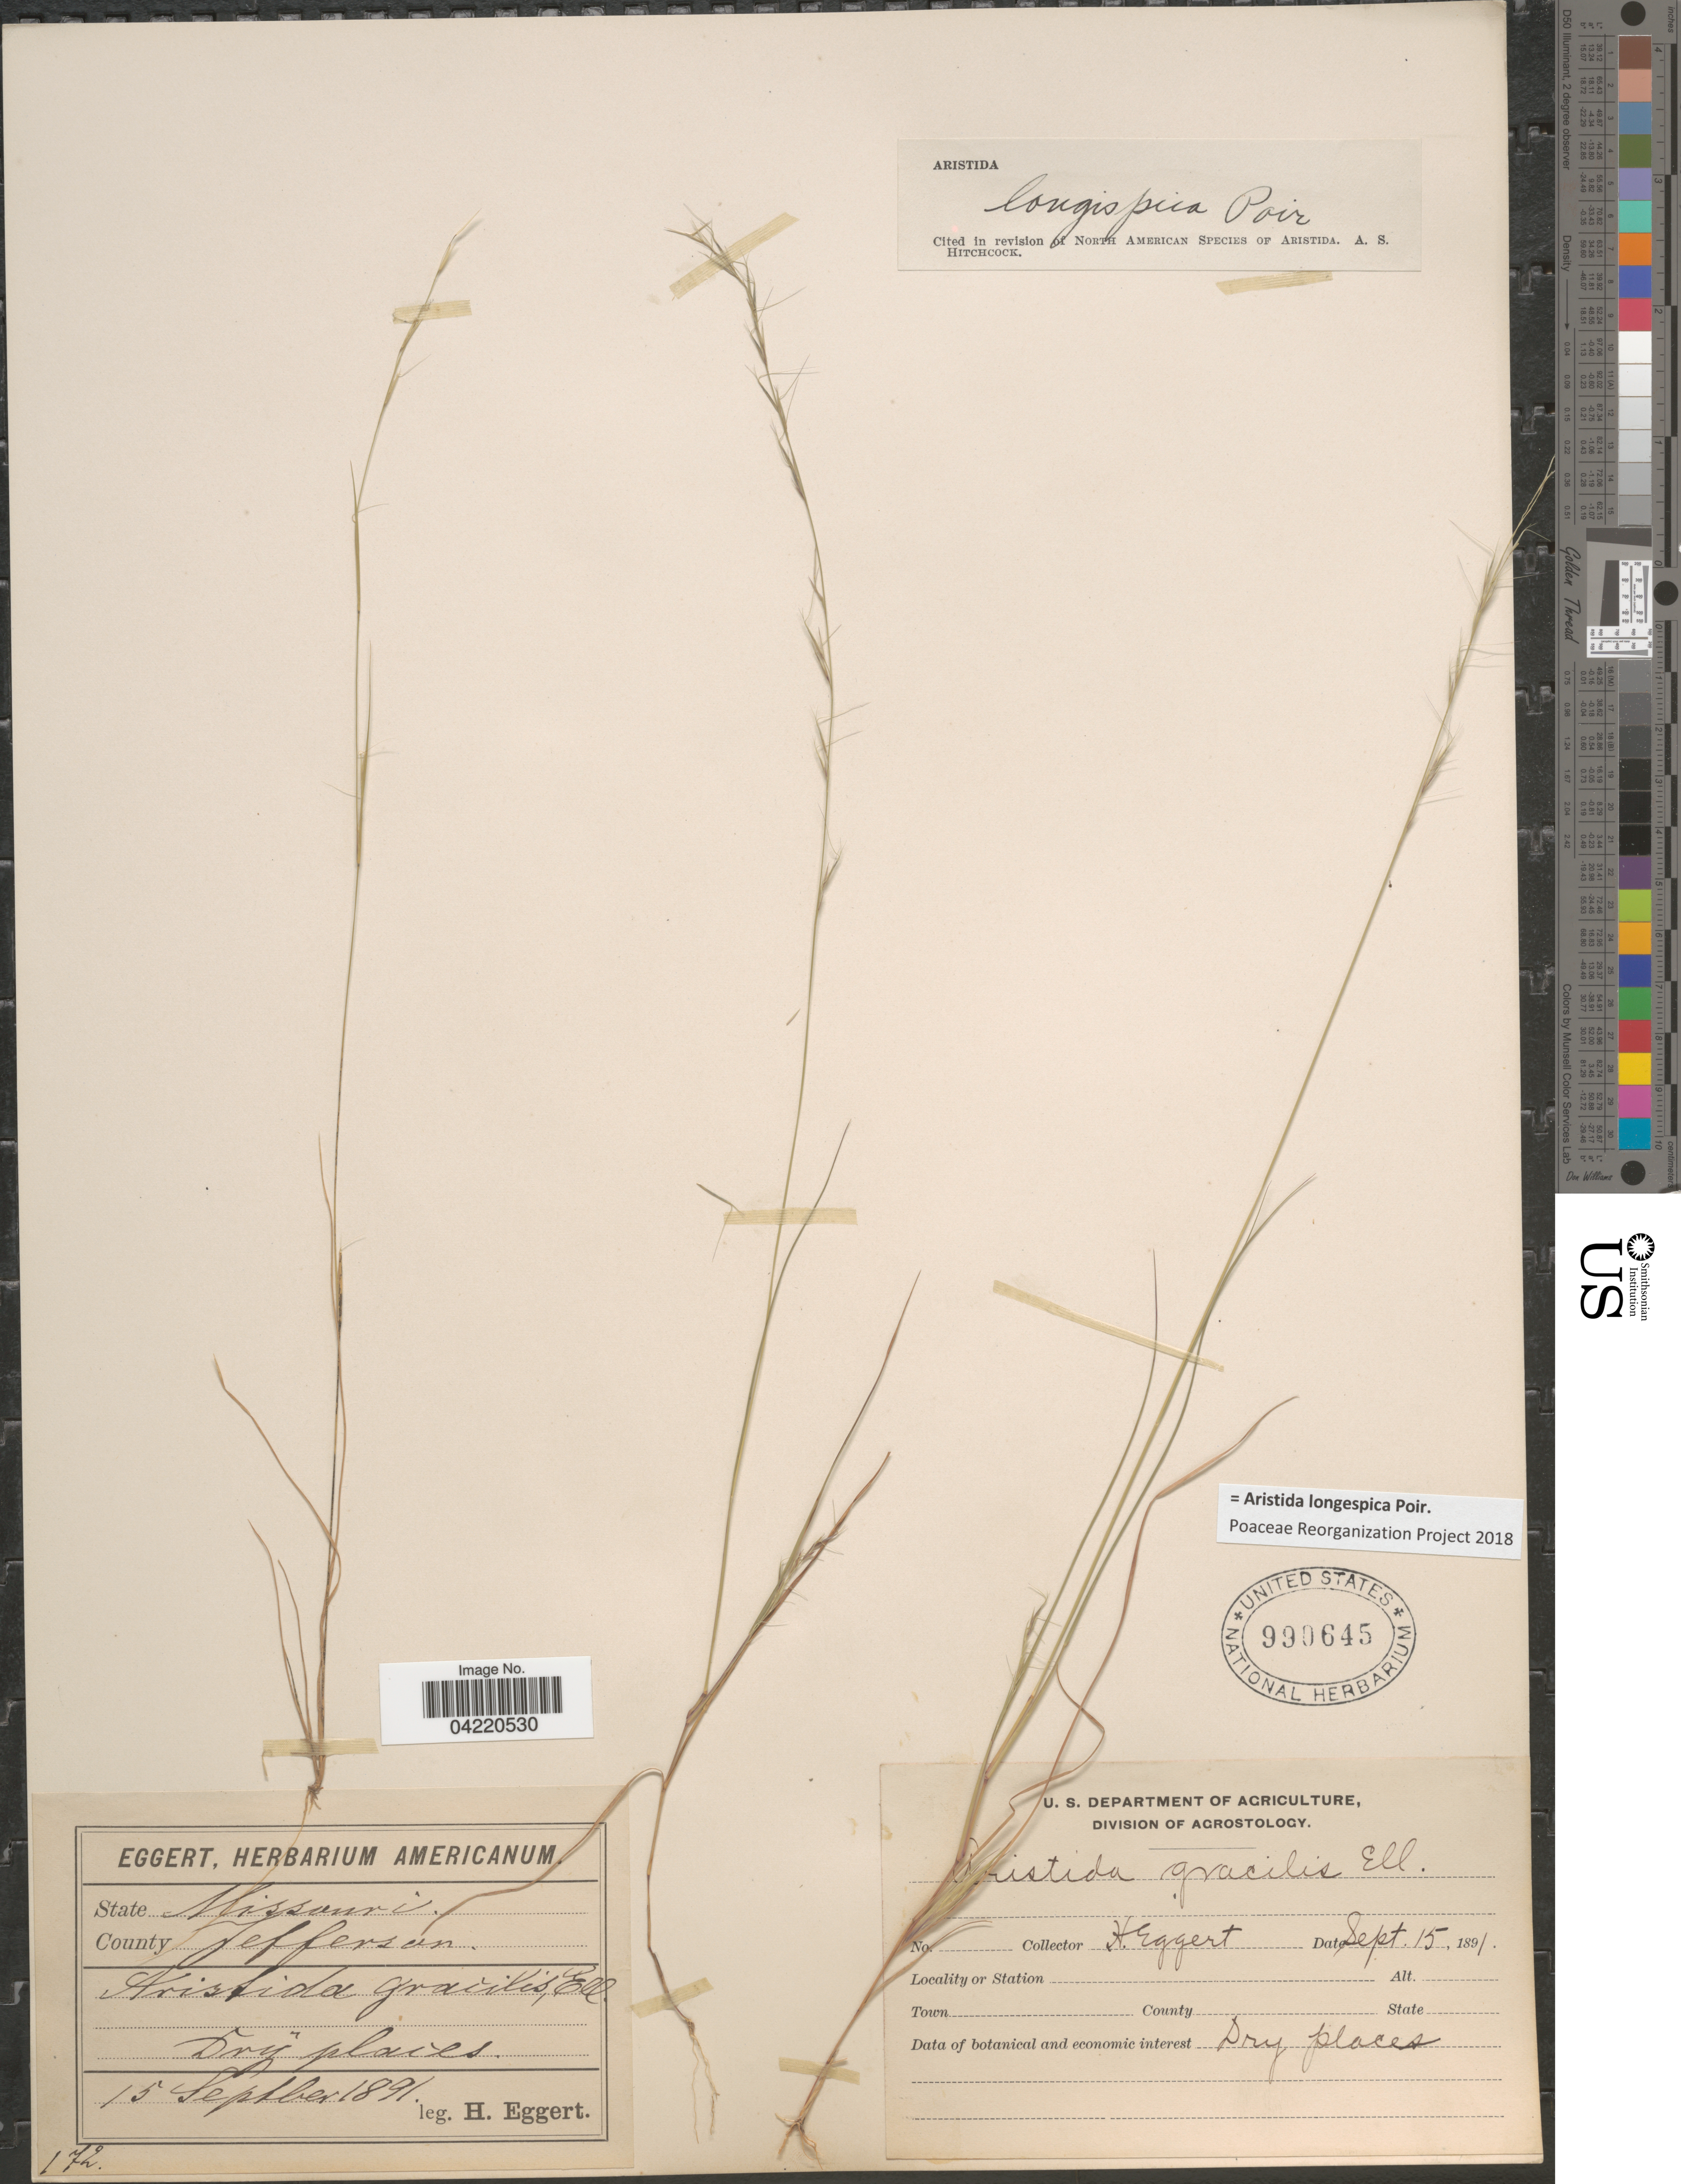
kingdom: Plantae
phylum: Tracheophyta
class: Liliopsida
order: Poales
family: Poaceae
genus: Aristida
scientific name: Aristida longespica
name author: Poir.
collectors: H. Eggert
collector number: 172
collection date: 1891-09-15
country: United States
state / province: Missouri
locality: County Jefferson.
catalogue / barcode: US 990645